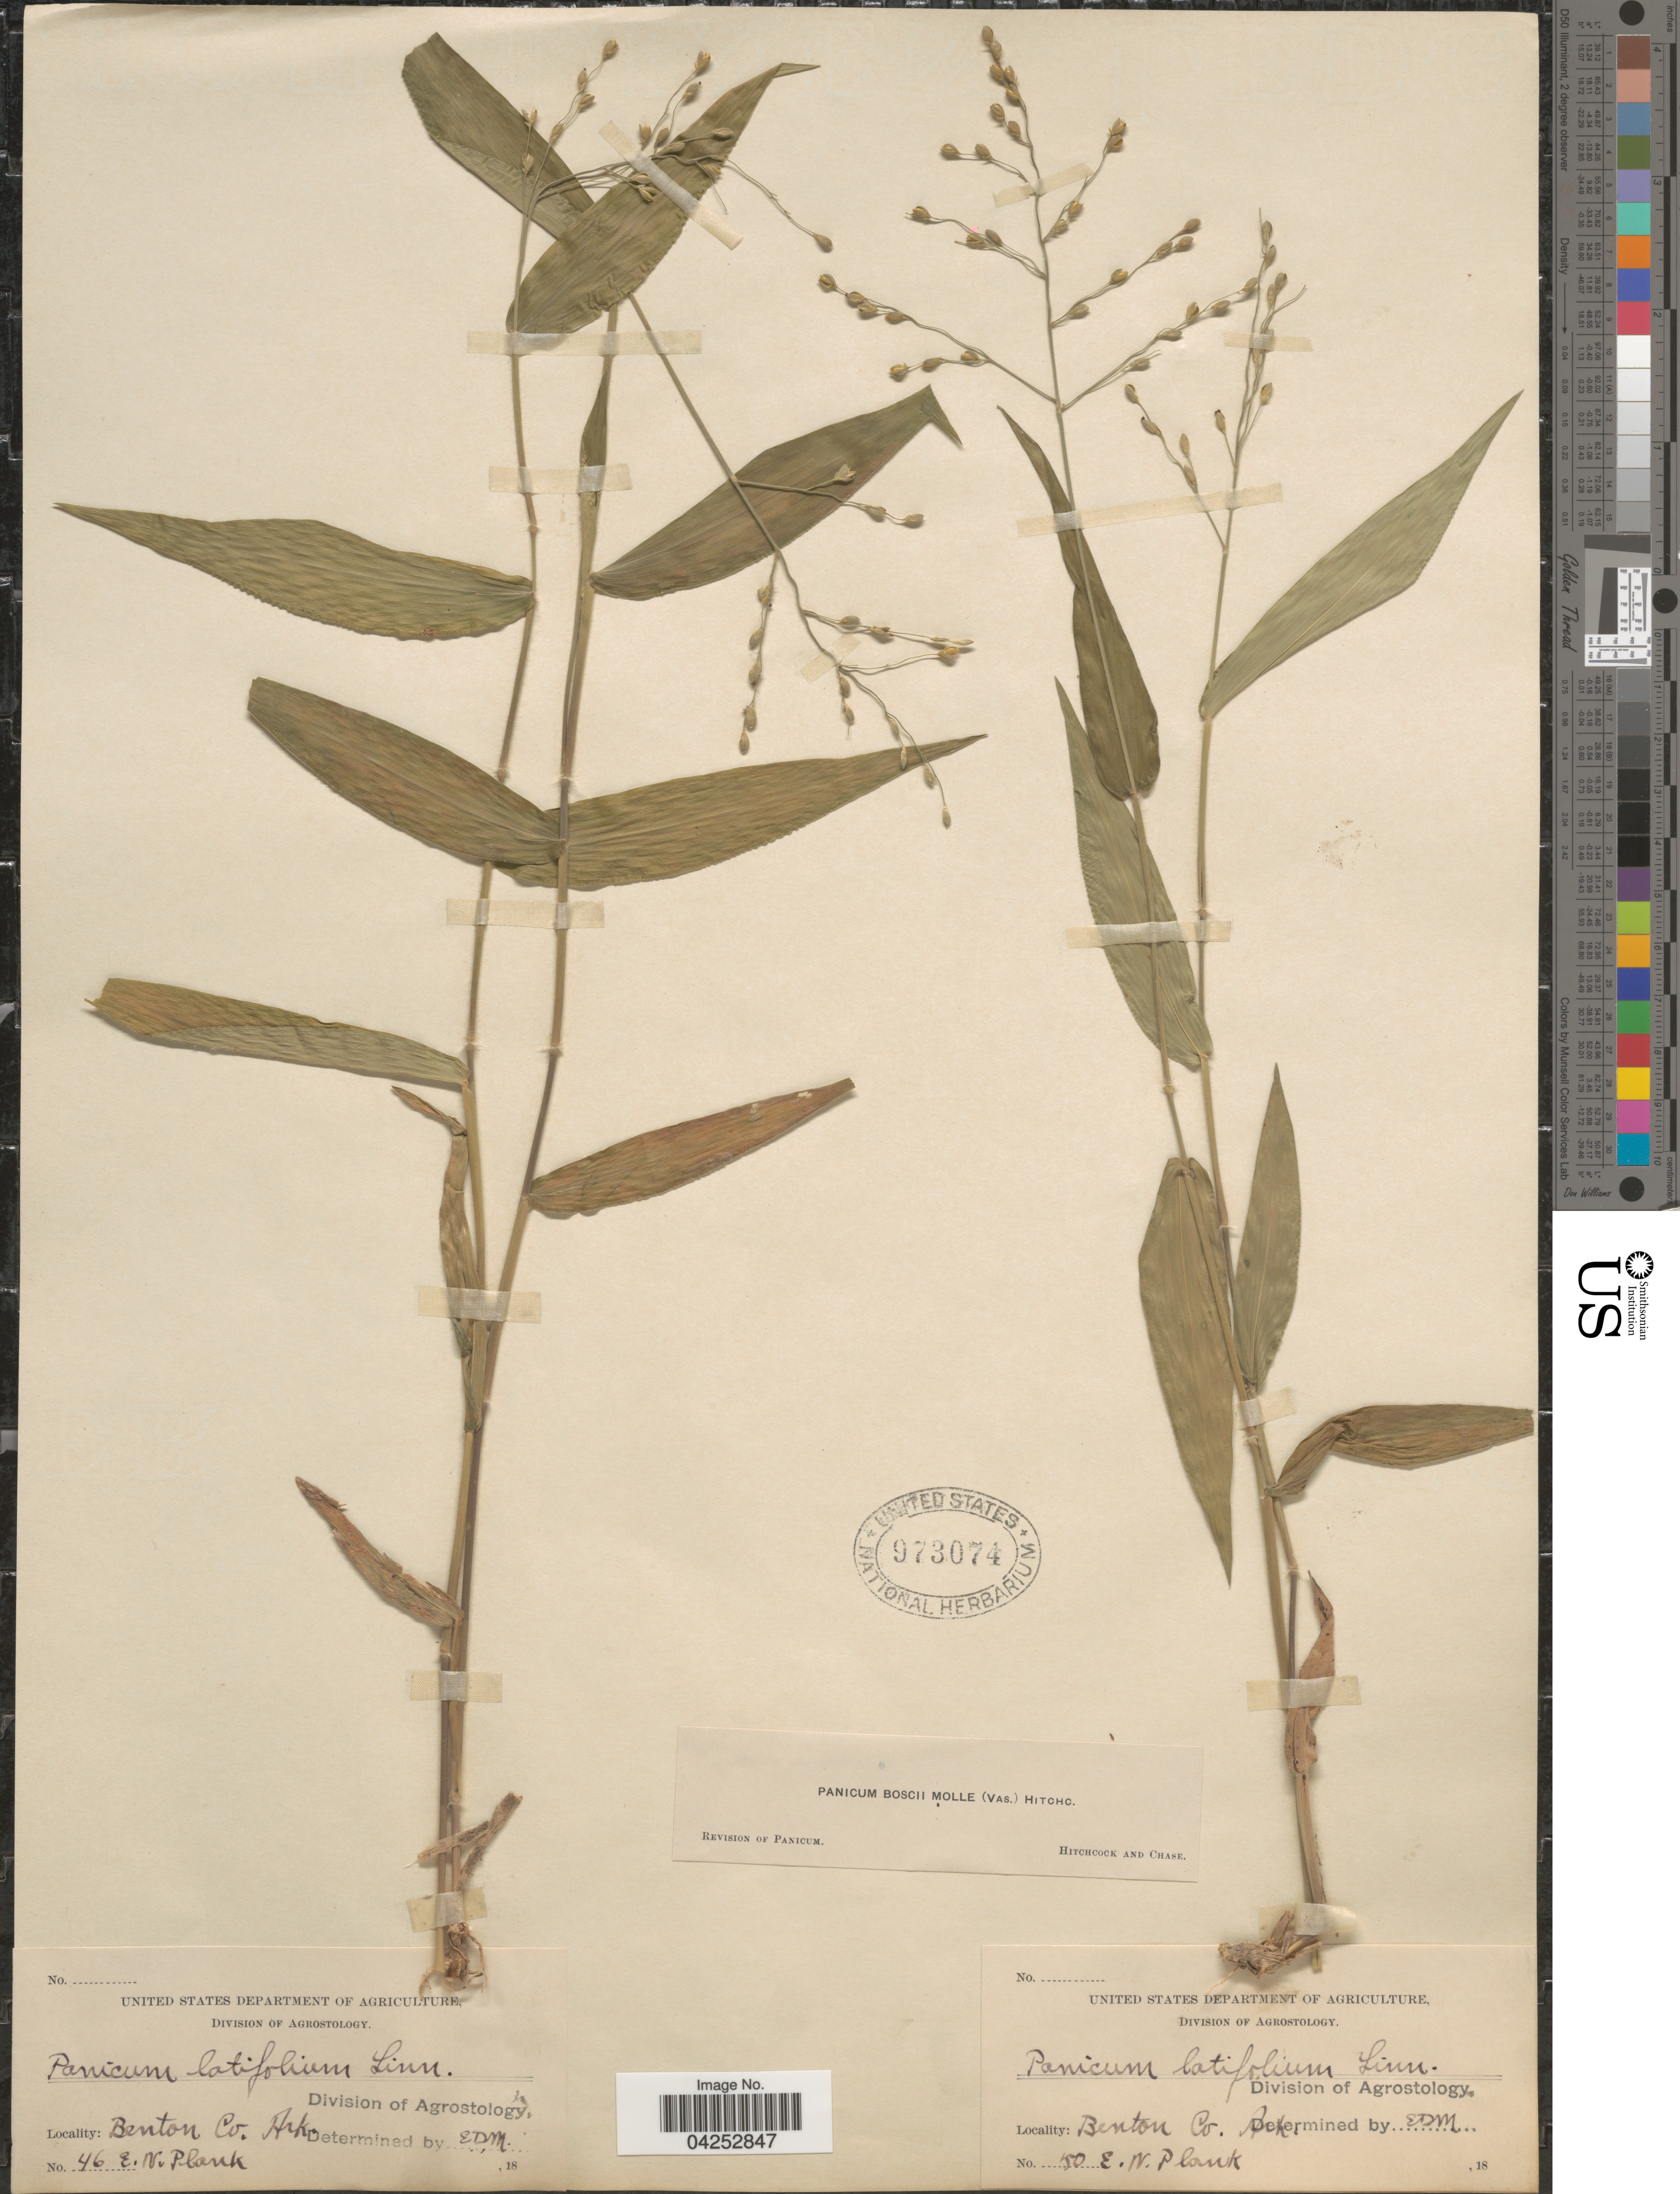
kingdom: Plantae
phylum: Tracheophyta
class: Liliopsida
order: Poales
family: Poaceae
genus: Dichanthelium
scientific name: Dichanthelium boscii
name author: (Poir.) Gould & C.A. Clark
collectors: E. Plank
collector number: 46/50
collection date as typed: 18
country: United States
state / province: Arkansas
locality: Benton Co.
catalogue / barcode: US 973074